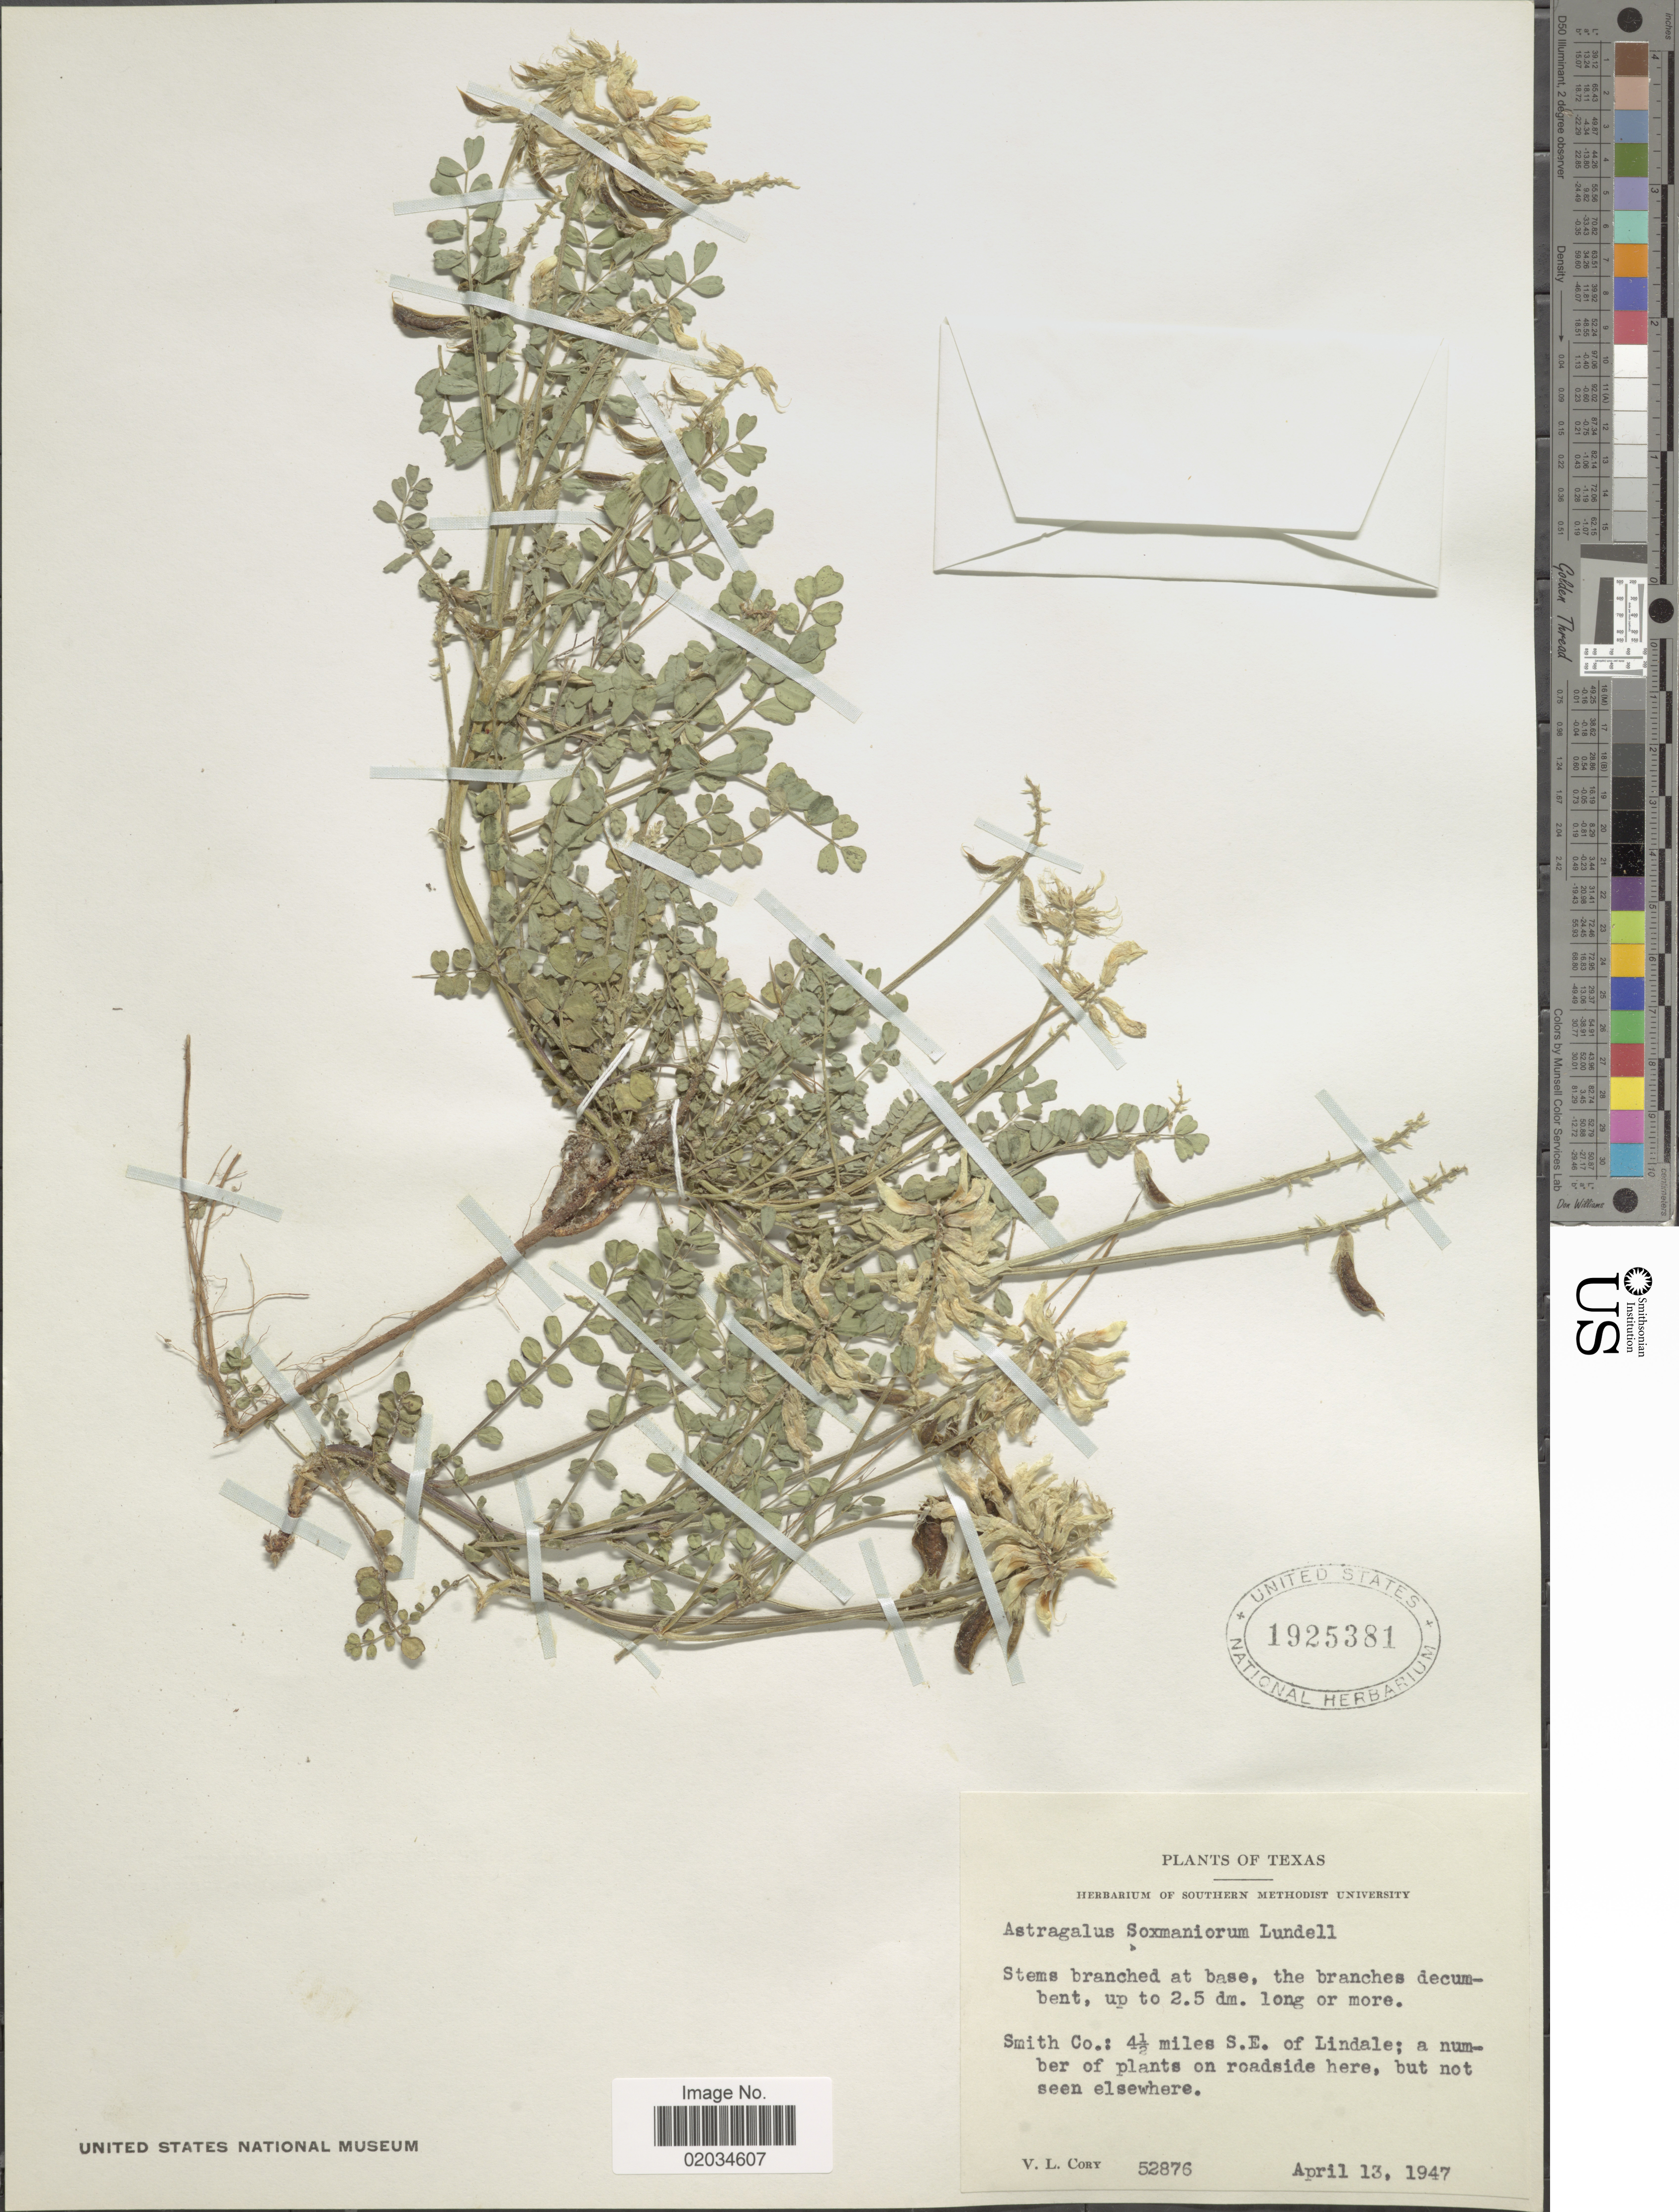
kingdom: Plantae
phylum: Tracheophyta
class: Magnoliopsida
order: Fabales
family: Fabaceae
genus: Astragalus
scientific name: Astragalus soxmaniorum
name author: Lundell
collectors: V. Cory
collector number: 52876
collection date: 1947-04-13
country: United States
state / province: Texas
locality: Smith Co.; 4 1/2 miles S.E. of Lindale; a number of plants on roadside here.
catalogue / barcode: US 1925381